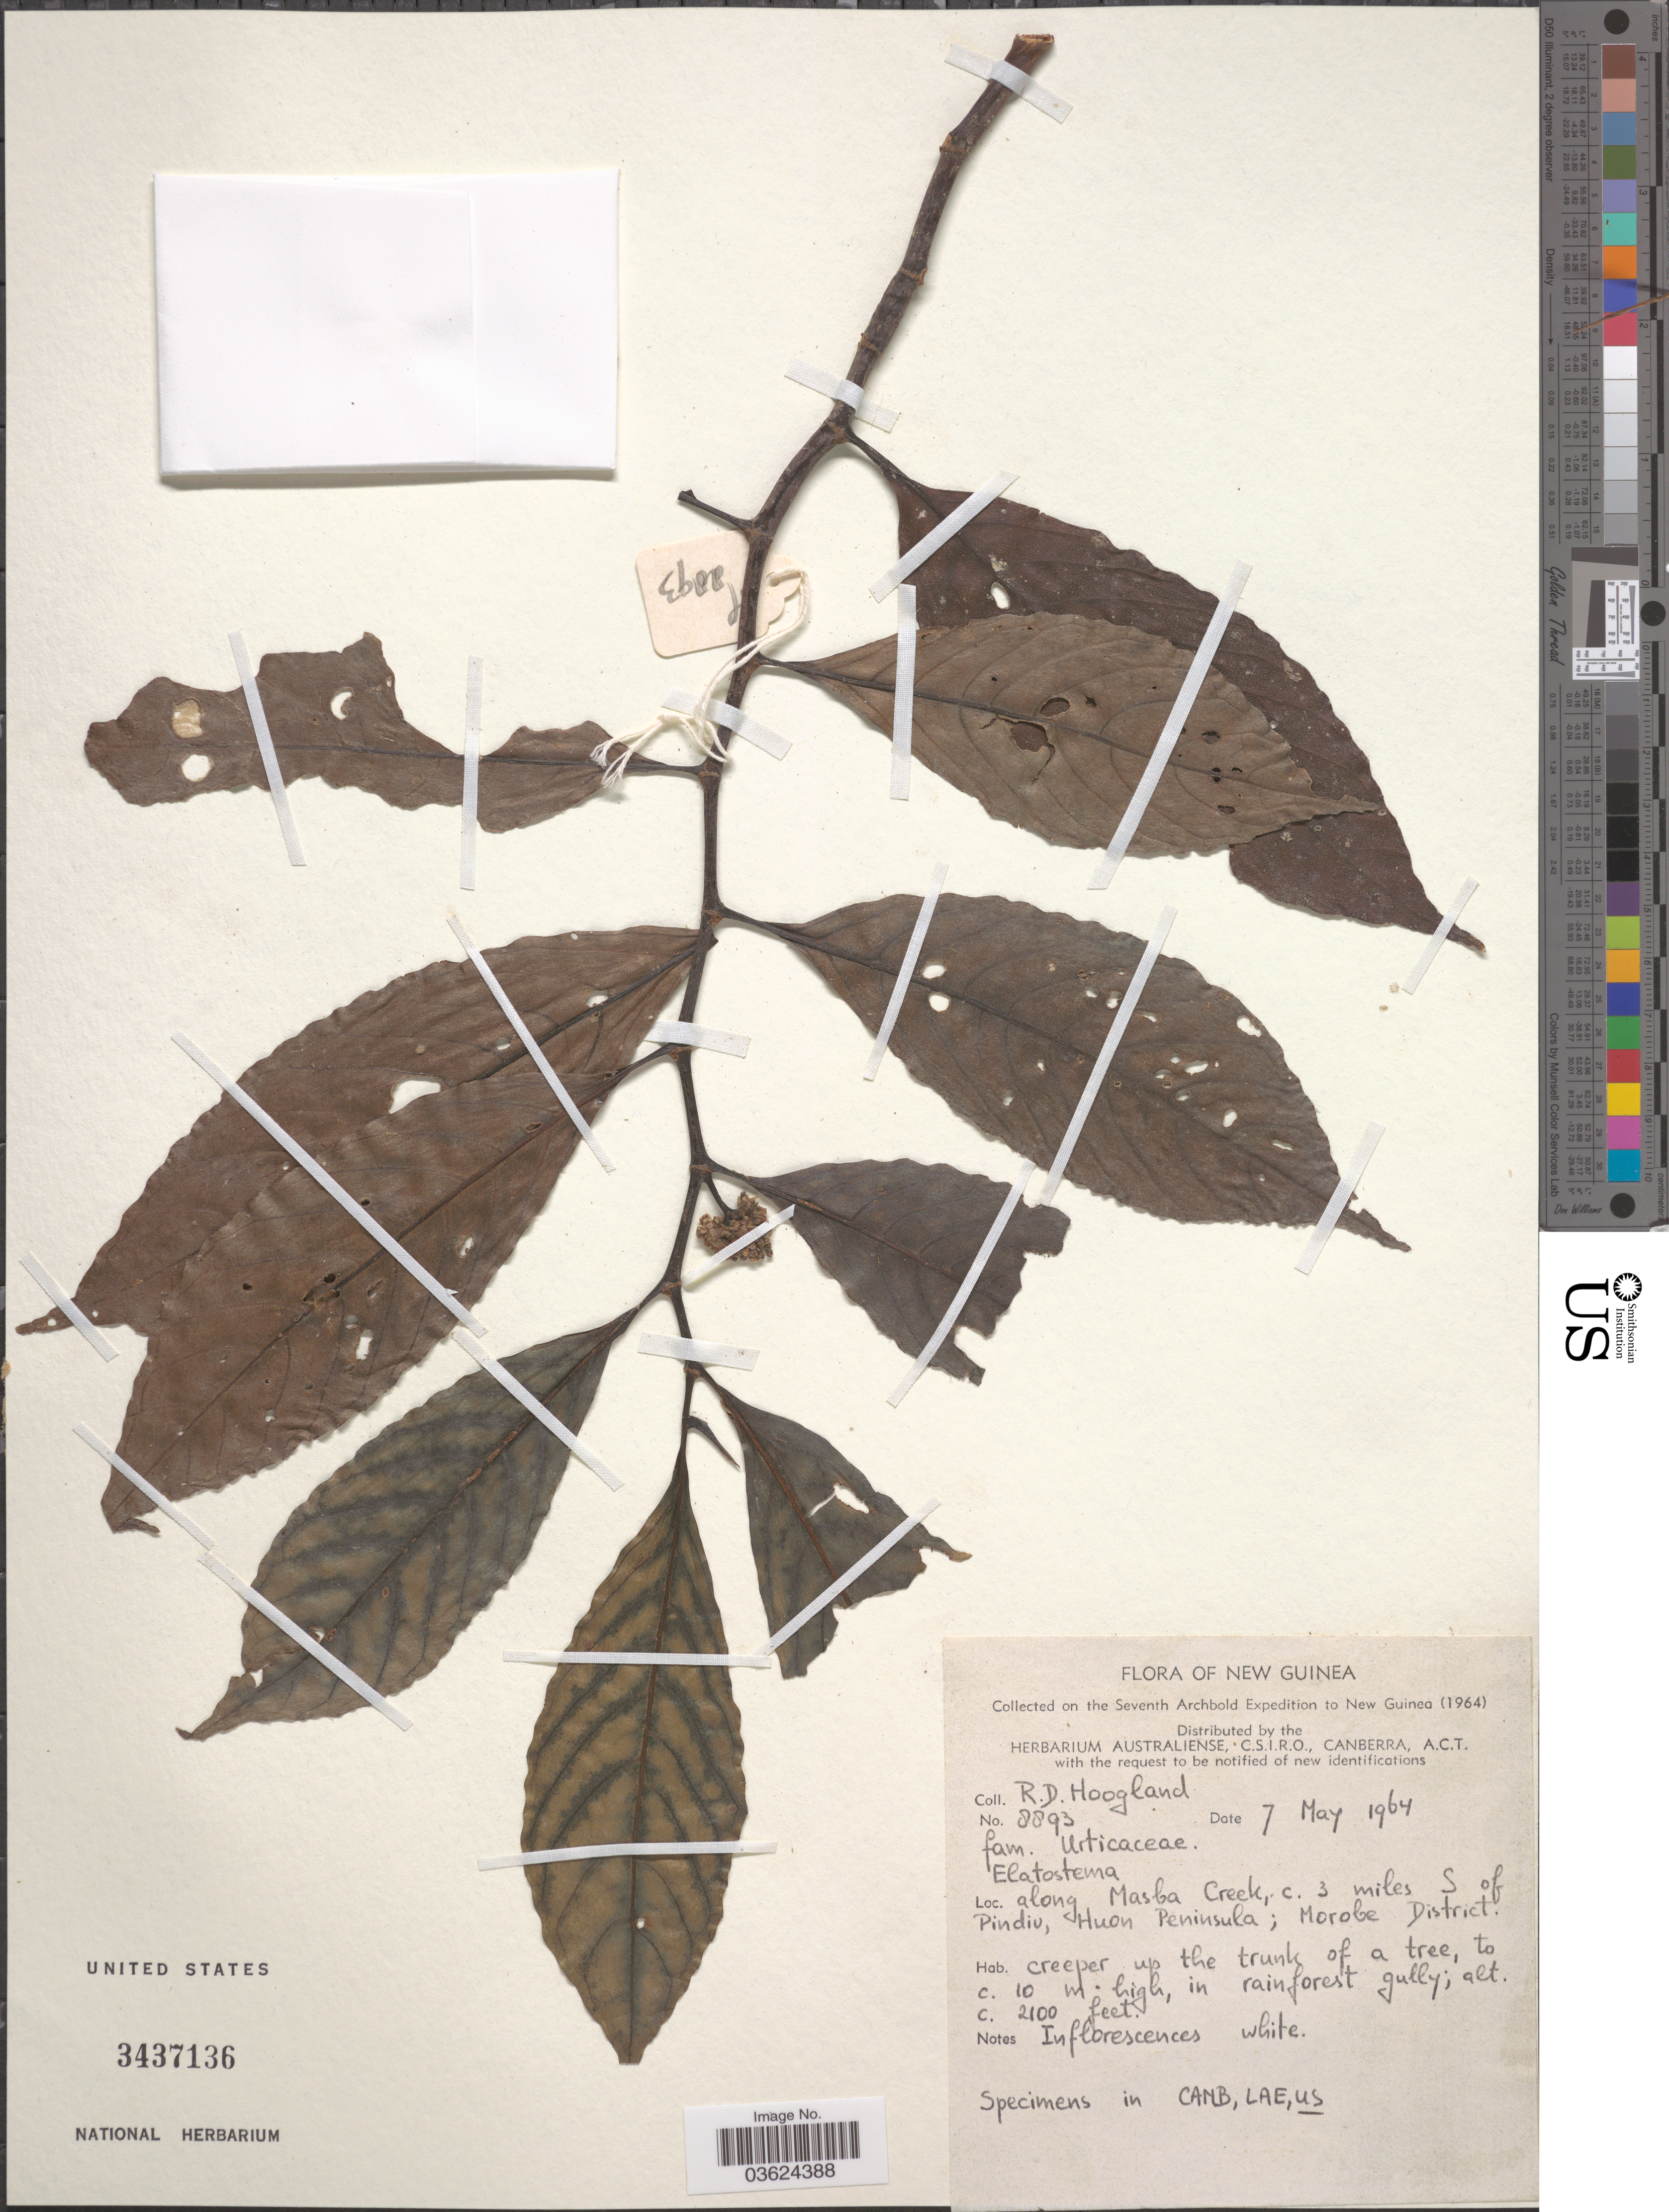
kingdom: Plantae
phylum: Tracheophyta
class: Magnoliopsida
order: Rosales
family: Urticaceae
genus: Elatostema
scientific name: Elatostema sp.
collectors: R. D. Hoogland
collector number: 8893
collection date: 1964-05-07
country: Papua New Guinea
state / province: Morobe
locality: New Guinea. Along Masba Creek, c. 3 miles S of Pindiu, Huon Peninsula; Morobe District.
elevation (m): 640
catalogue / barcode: US 3437136